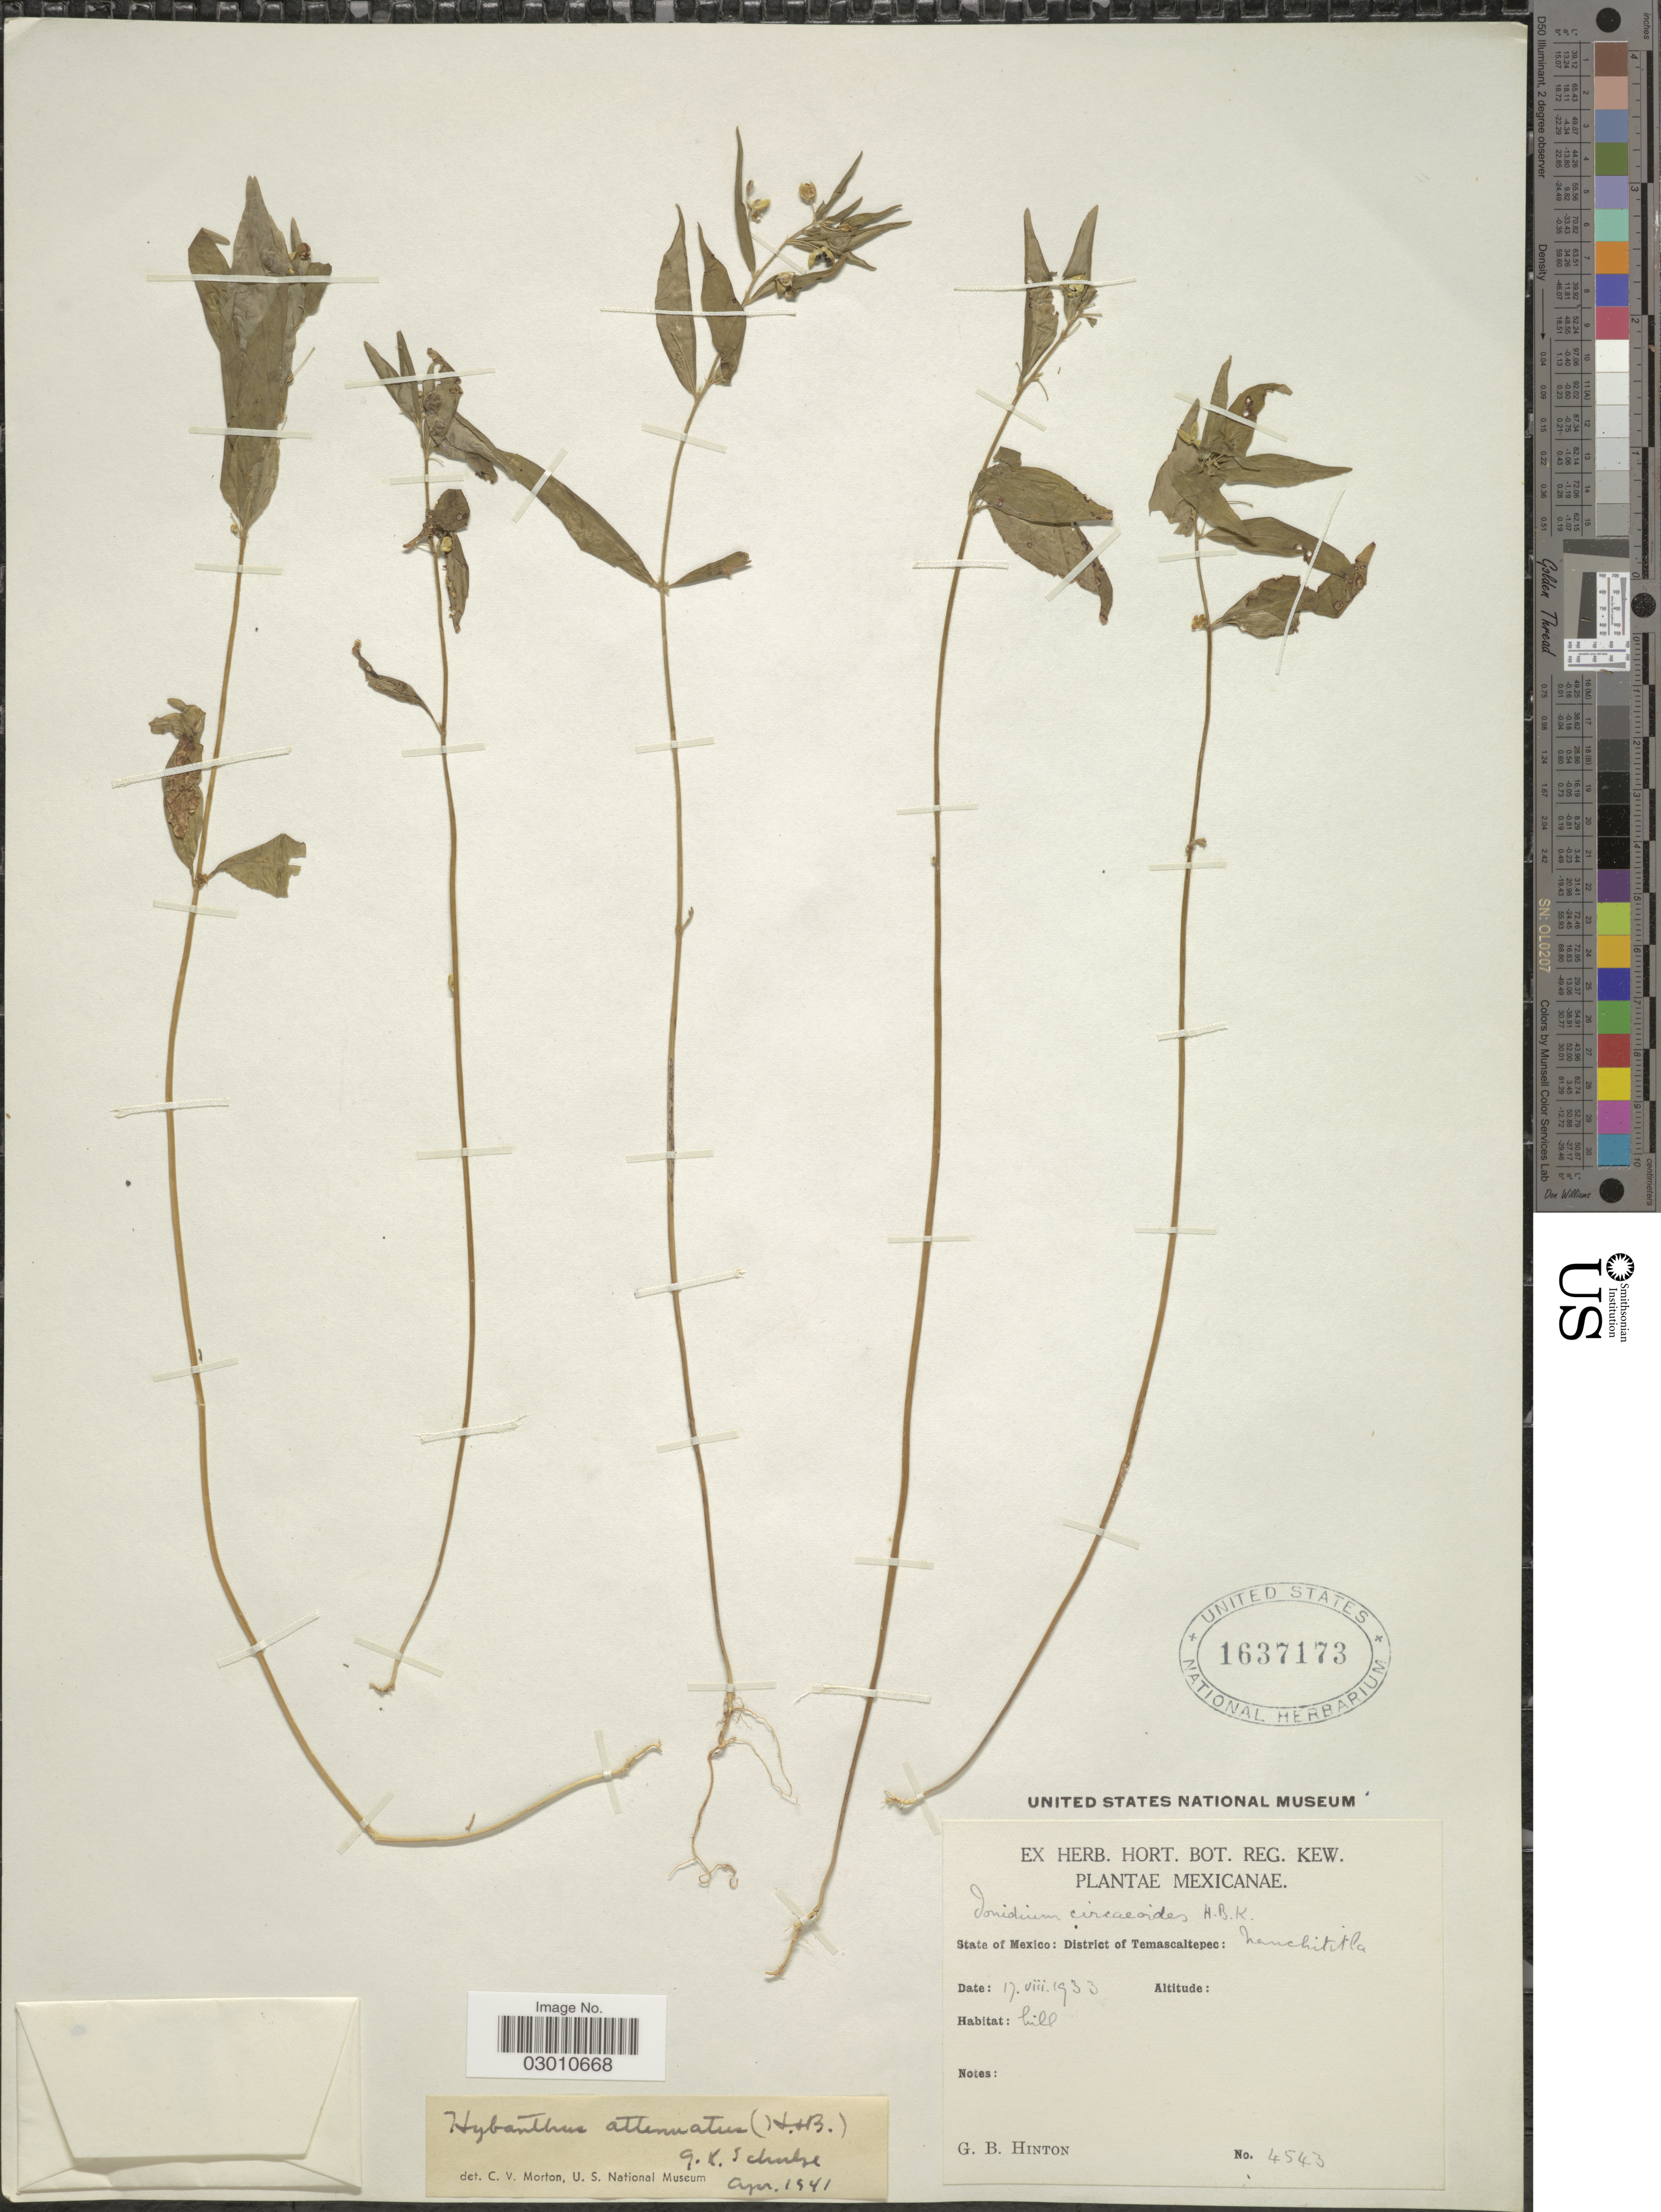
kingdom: Plantae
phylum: Tracheophyta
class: Magnoliopsida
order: Malpighiales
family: Violaceae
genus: Pombalia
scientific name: Pombalia attenuata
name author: (Humb. & Bonpl. ex Willd.) Paula-Souza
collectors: G. B. Hinton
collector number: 4543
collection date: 1933-08-17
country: Mexico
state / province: México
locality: District of Temascaltepec: Nanchititla.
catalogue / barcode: US 1637173